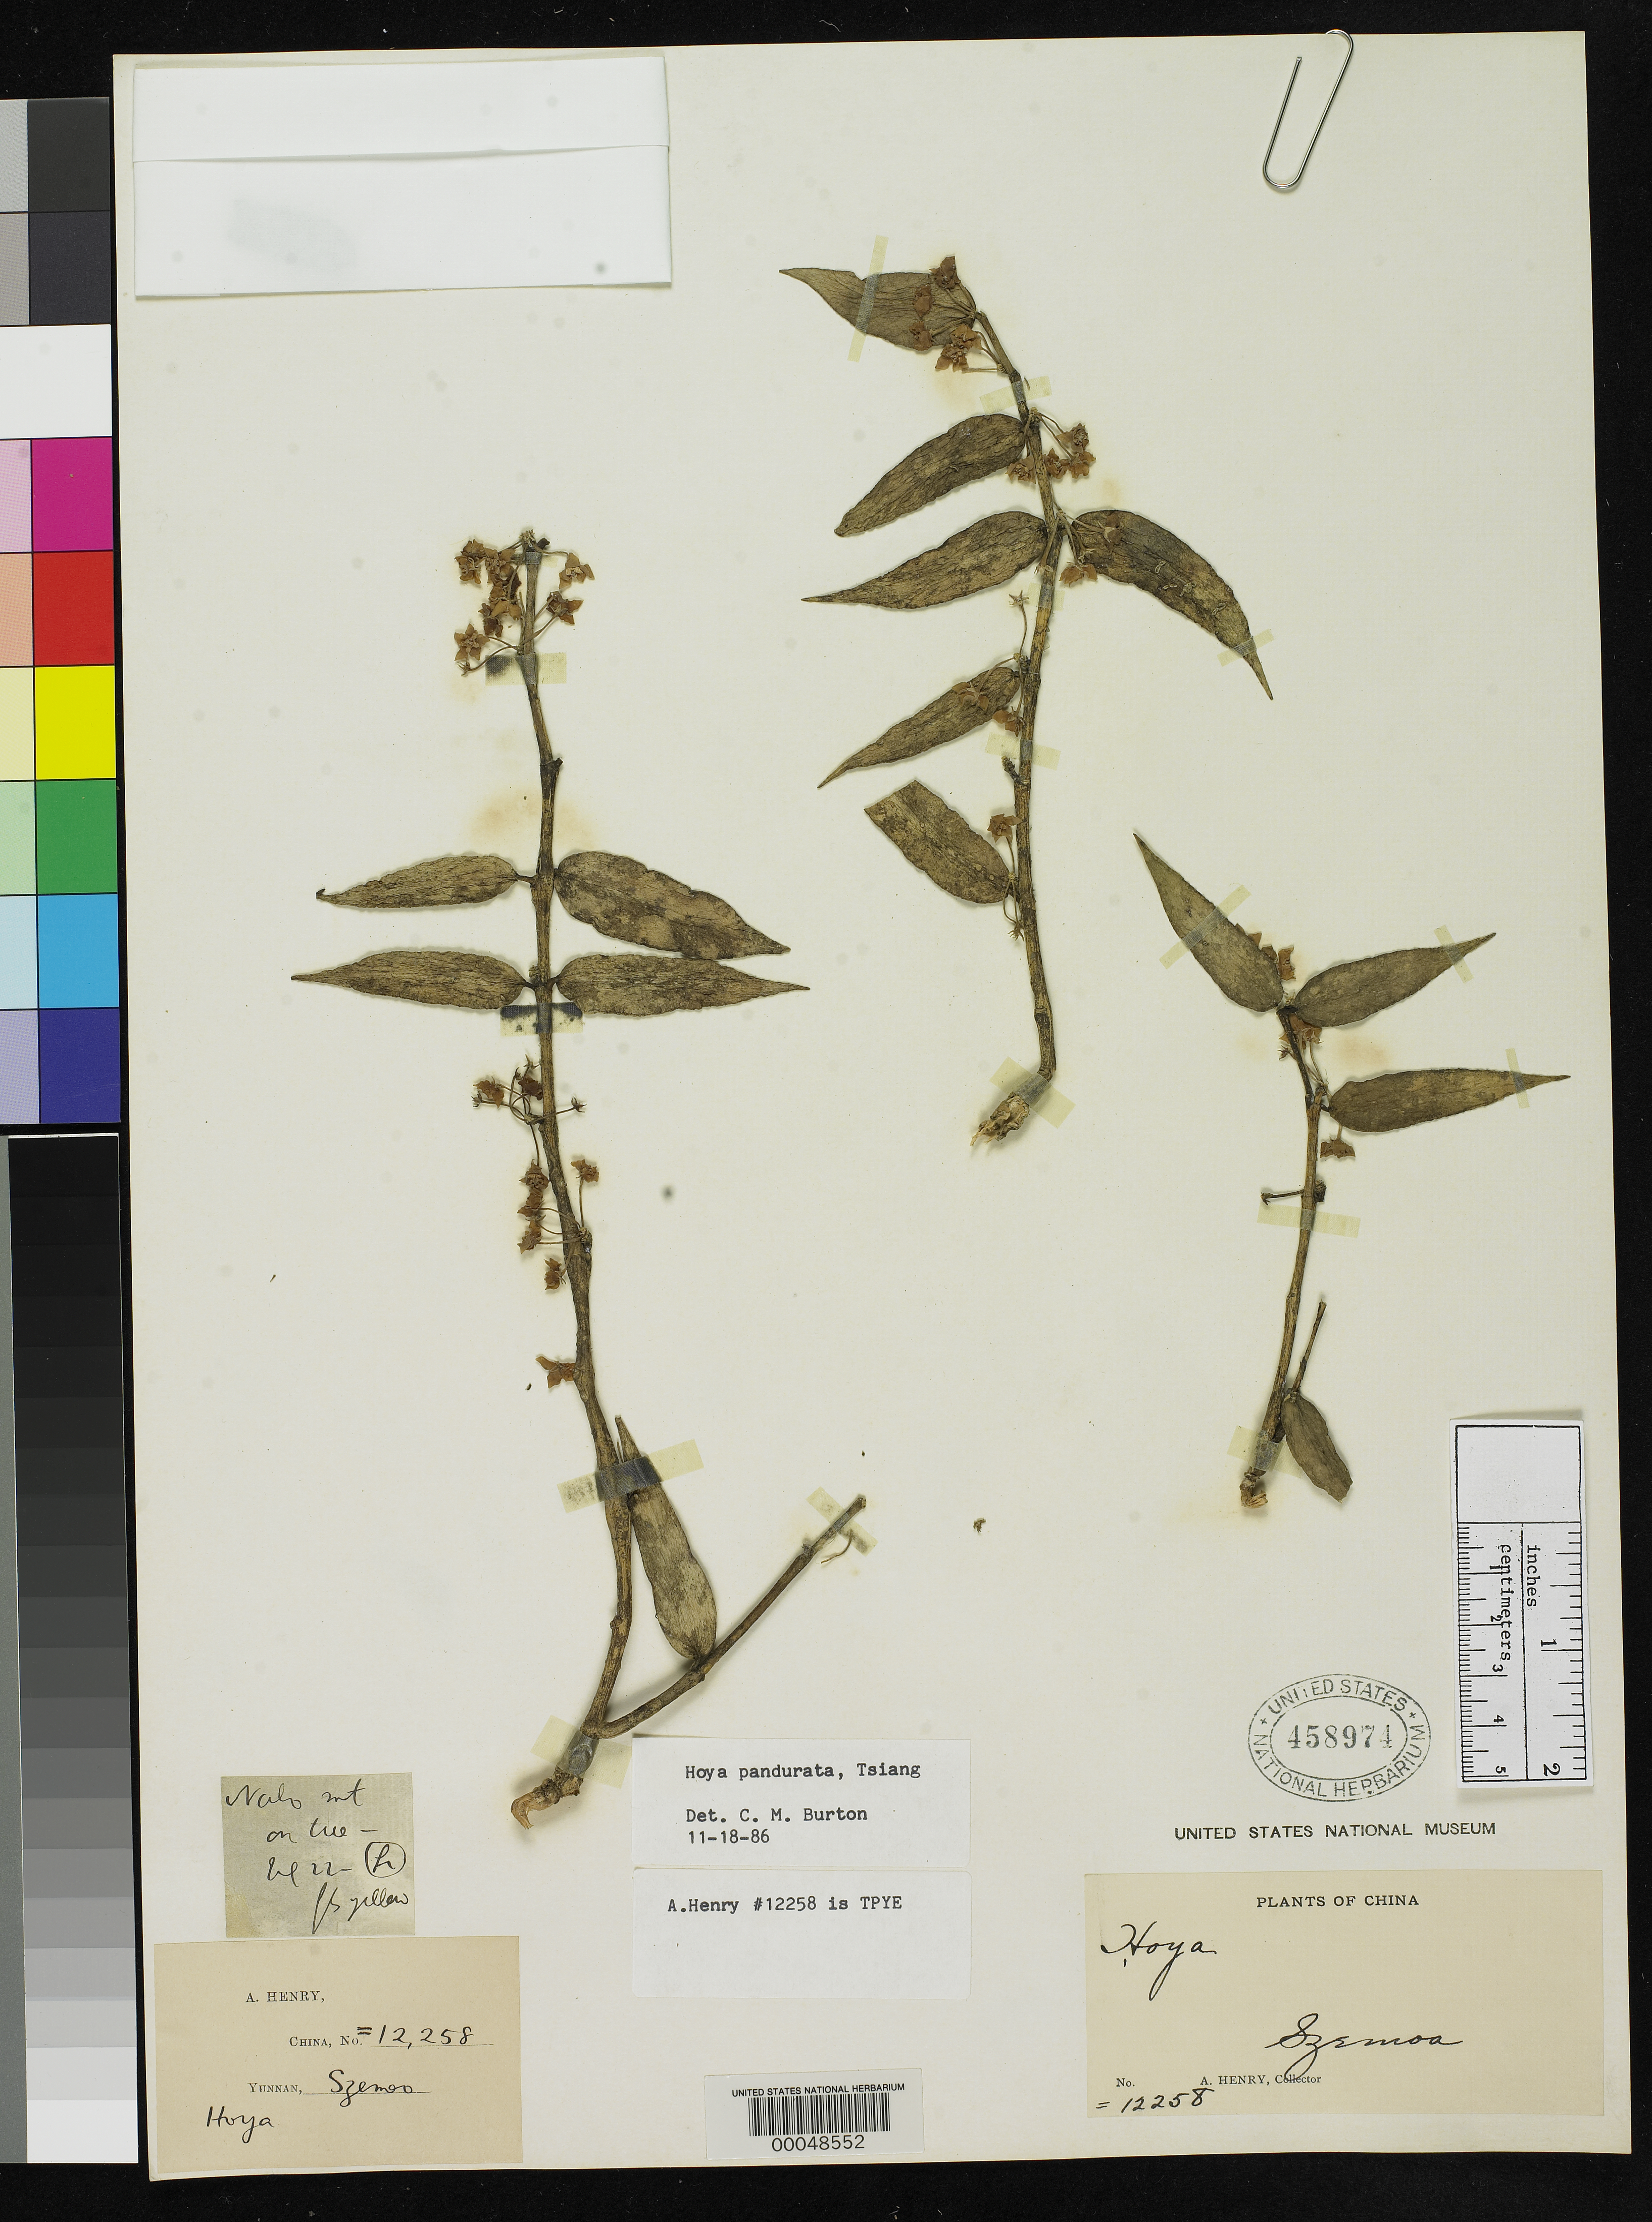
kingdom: Plantae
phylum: Tracheophyta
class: Magnoliopsida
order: Gentianales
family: Apocynaceae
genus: Hoya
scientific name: Hoya pandurata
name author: Tsiang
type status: Isotype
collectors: A. Henry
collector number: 12258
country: China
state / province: Yunnan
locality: Szemoa, Nan-chiao.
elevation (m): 1700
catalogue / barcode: US 458974